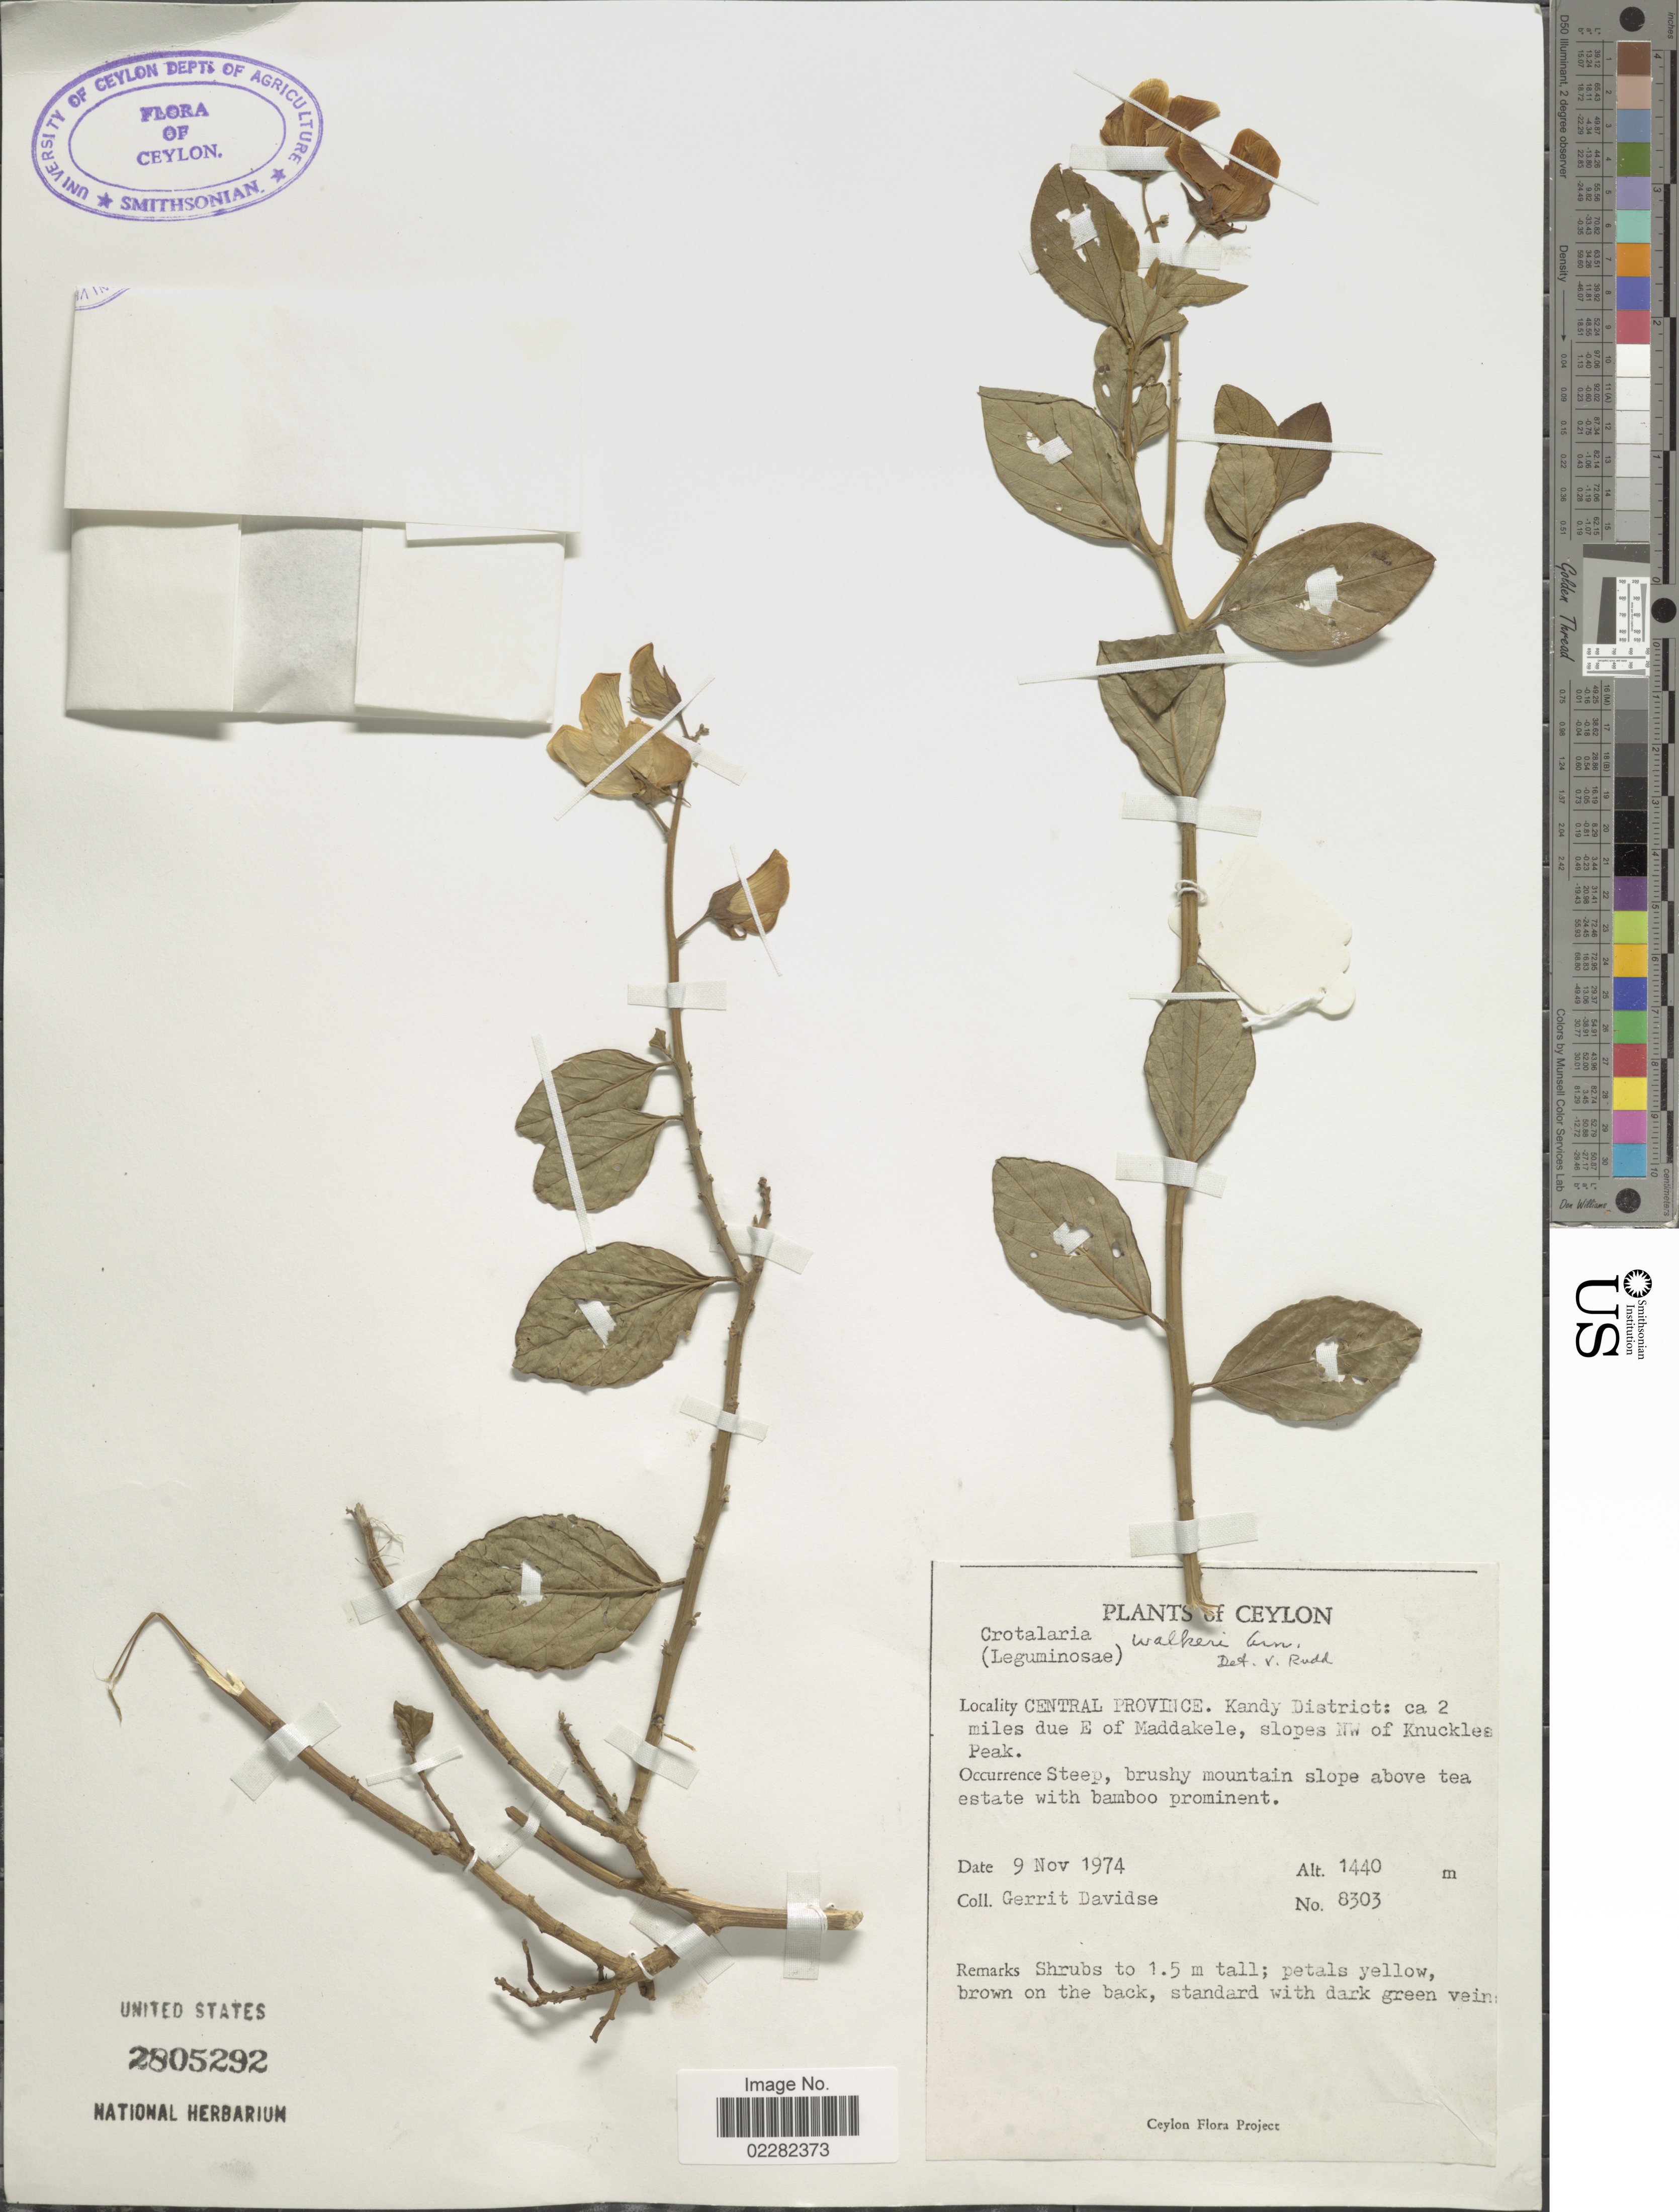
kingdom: Plantae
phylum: Tracheophyta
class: Magnoliopsida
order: Fabales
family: Fabaceae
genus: Crotalaria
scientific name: Crotalaria walkeri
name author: Arn.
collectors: G. Davidse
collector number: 8303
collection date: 1974-11-09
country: Sri Lanka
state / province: Central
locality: Ceylon, Kandy District; ca. 2 miles due E of Maddakele, slopes NW of Knuckles Peak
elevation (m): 1440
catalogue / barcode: US 2805292